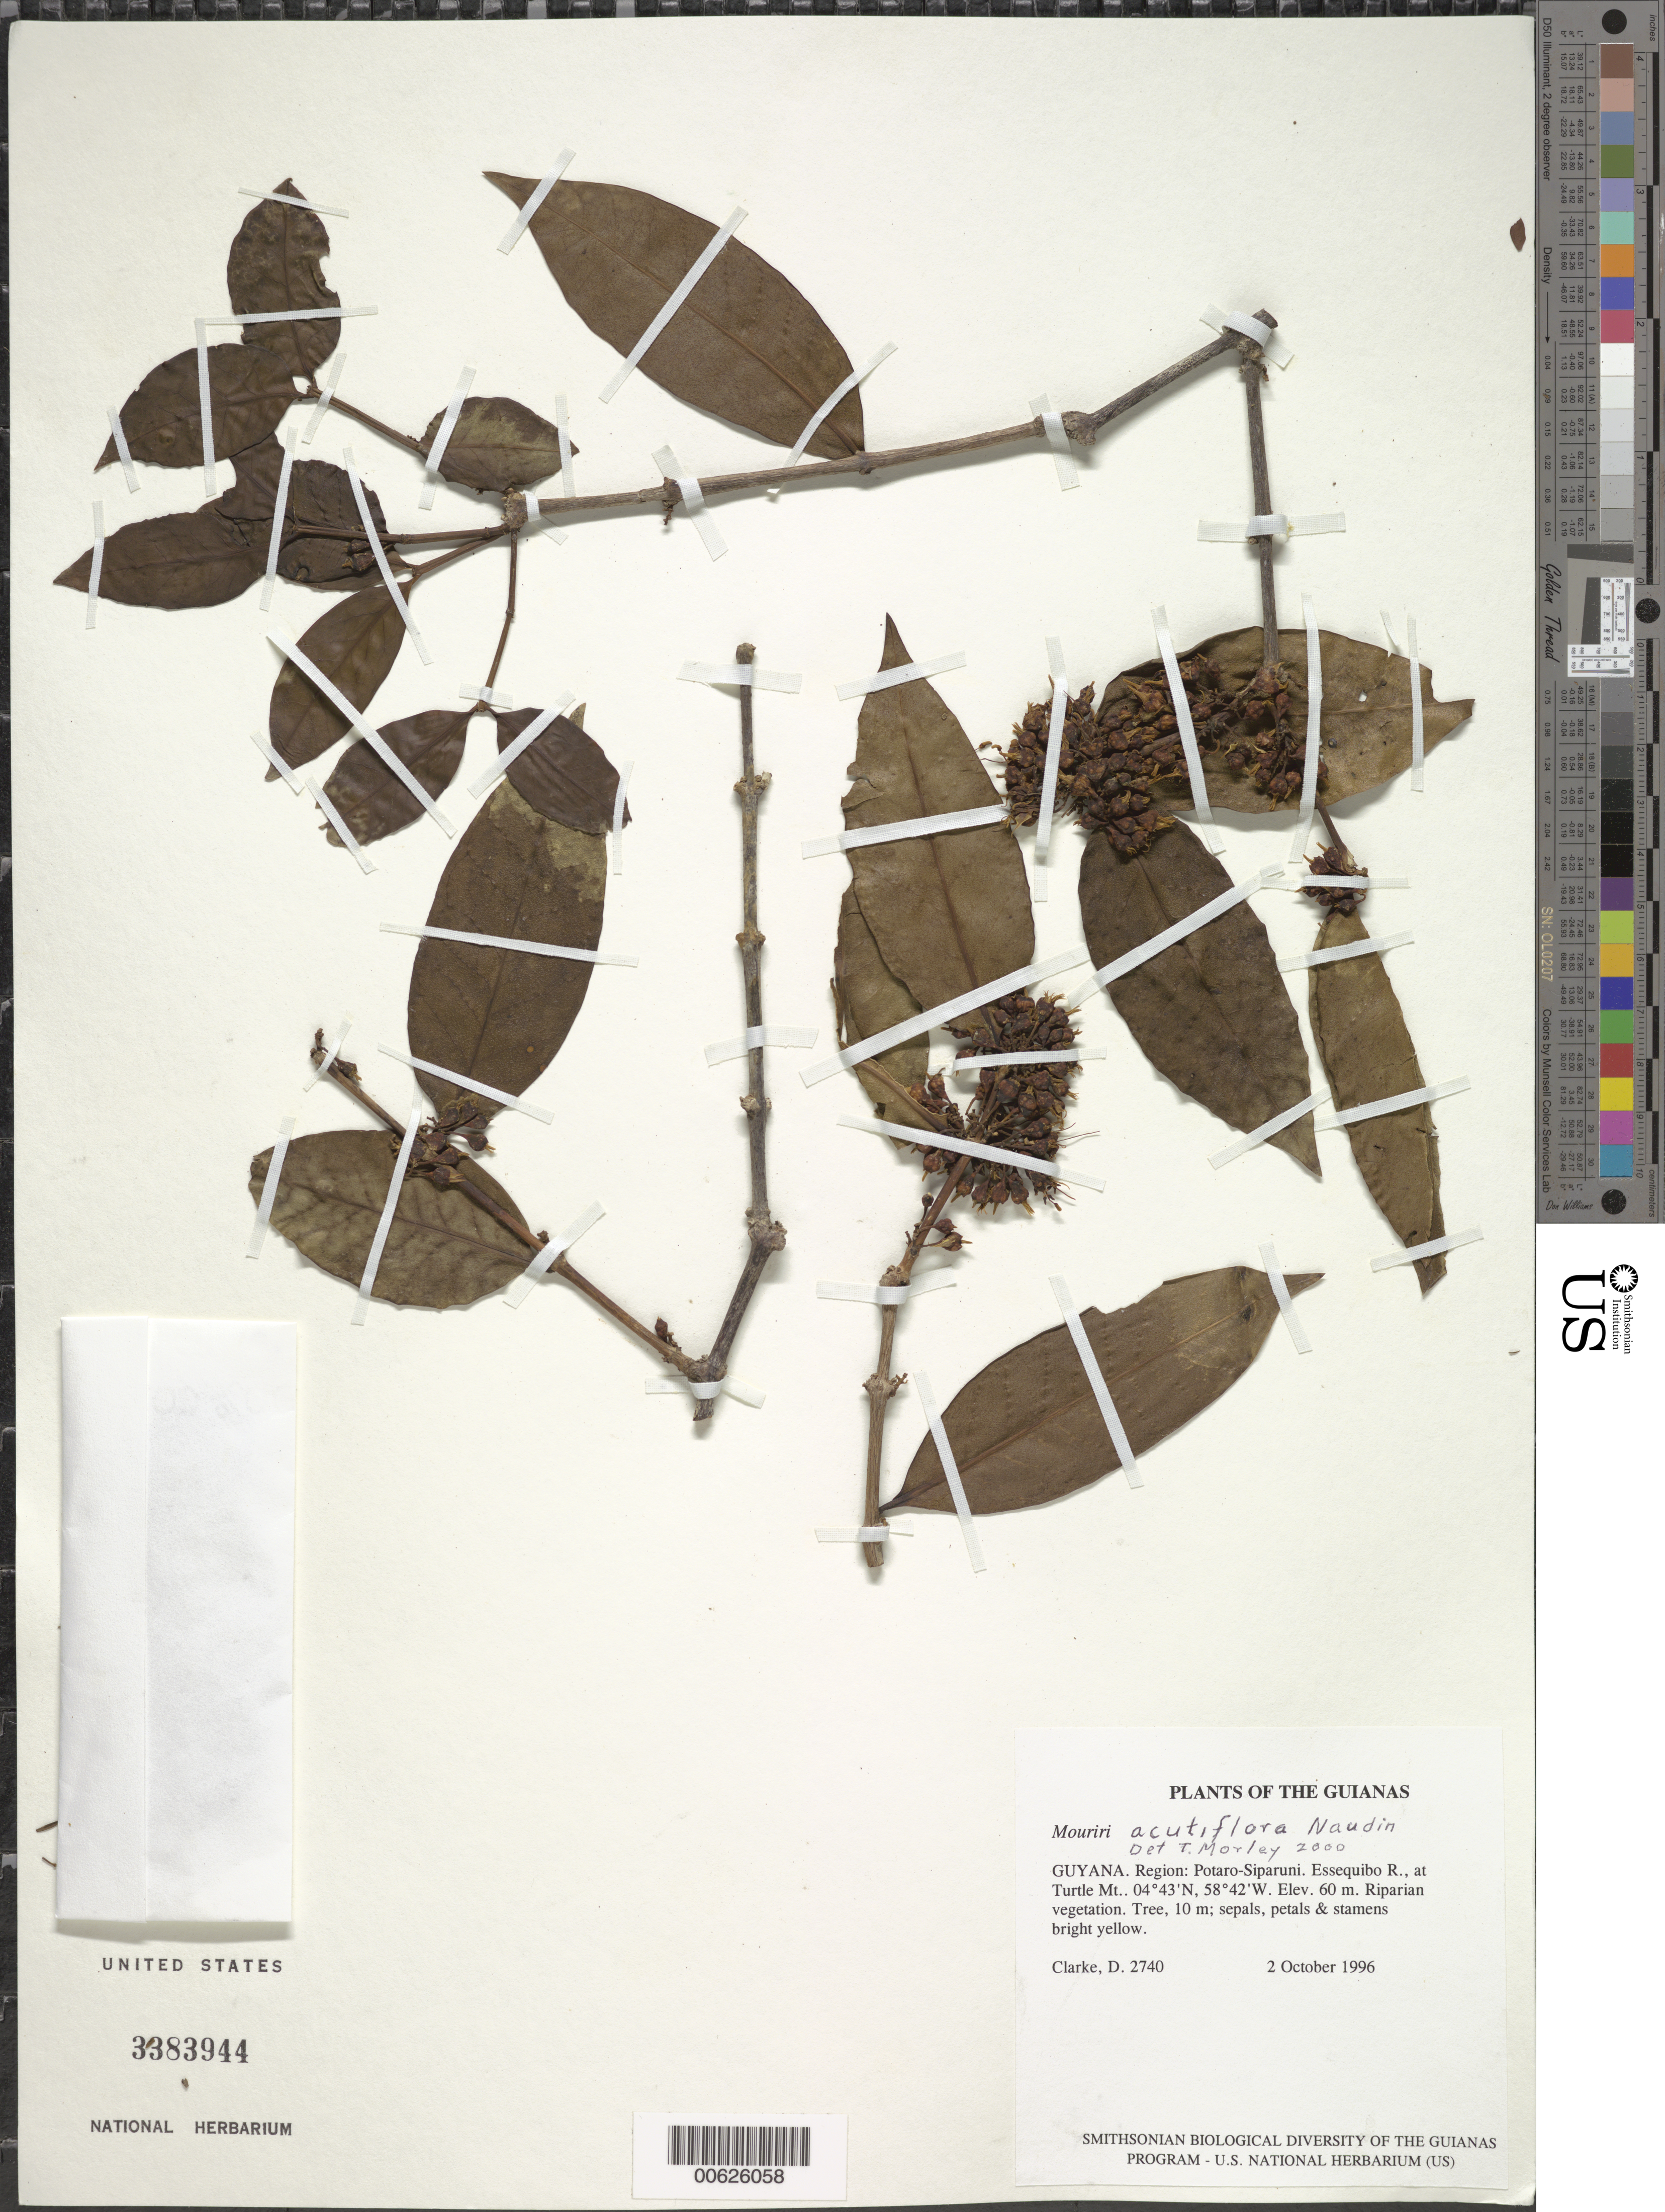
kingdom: Plantae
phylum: Tracheophyta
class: Magnoliopsida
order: Myrtales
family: Melastomataceae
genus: Mouriri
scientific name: Mouriri acutiflora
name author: Naudin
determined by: Morley, T.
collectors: H. D. Clarke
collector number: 2740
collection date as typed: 2 October 1996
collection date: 1996-10-02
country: Guyana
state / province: Potaro-Siparuni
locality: Iwokrama International Rainforest Reserve; Essequibo R., at Turtle Mt.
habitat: Riparian vegetation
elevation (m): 60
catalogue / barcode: US 3383944